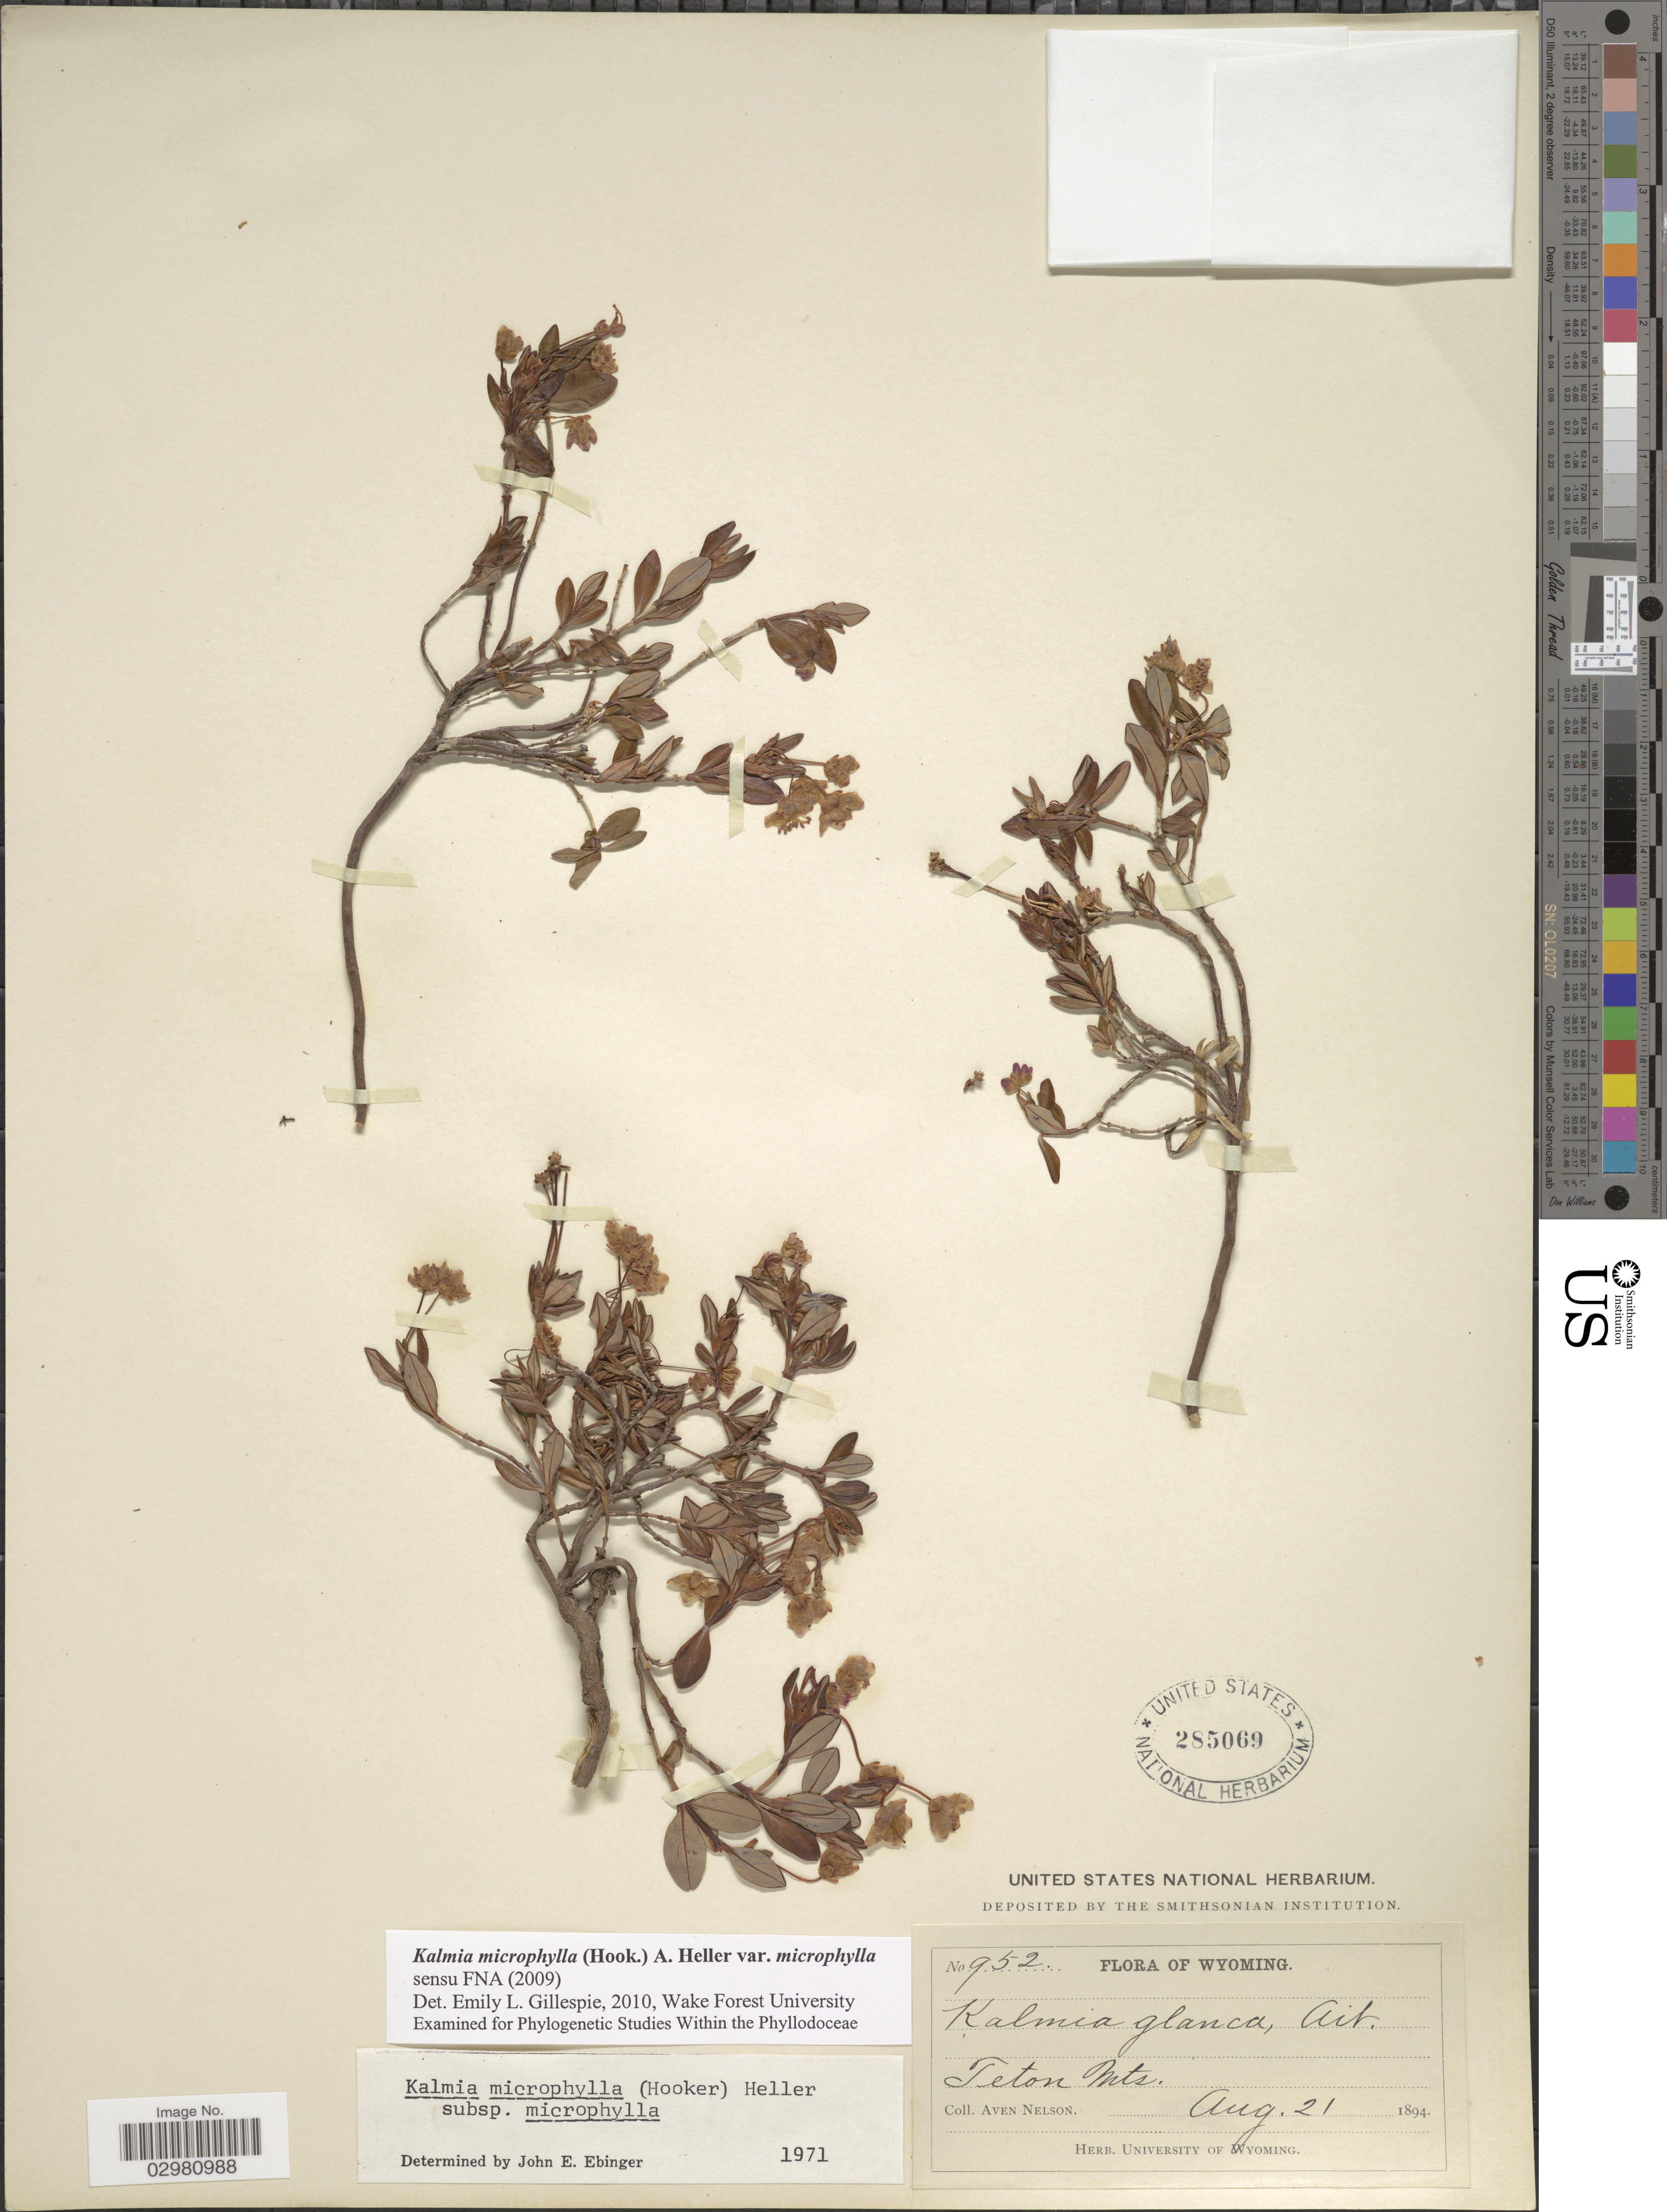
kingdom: Plantae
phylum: Tracheophyta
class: Magnoliopsida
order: Ericales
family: Ericaceae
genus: Kalmia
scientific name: Kalmia microphylla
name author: (Hook.) A. Heller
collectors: A. Nelson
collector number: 952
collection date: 1894-08-21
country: United States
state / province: Wyoming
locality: Teton Mts.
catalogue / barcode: US 285069